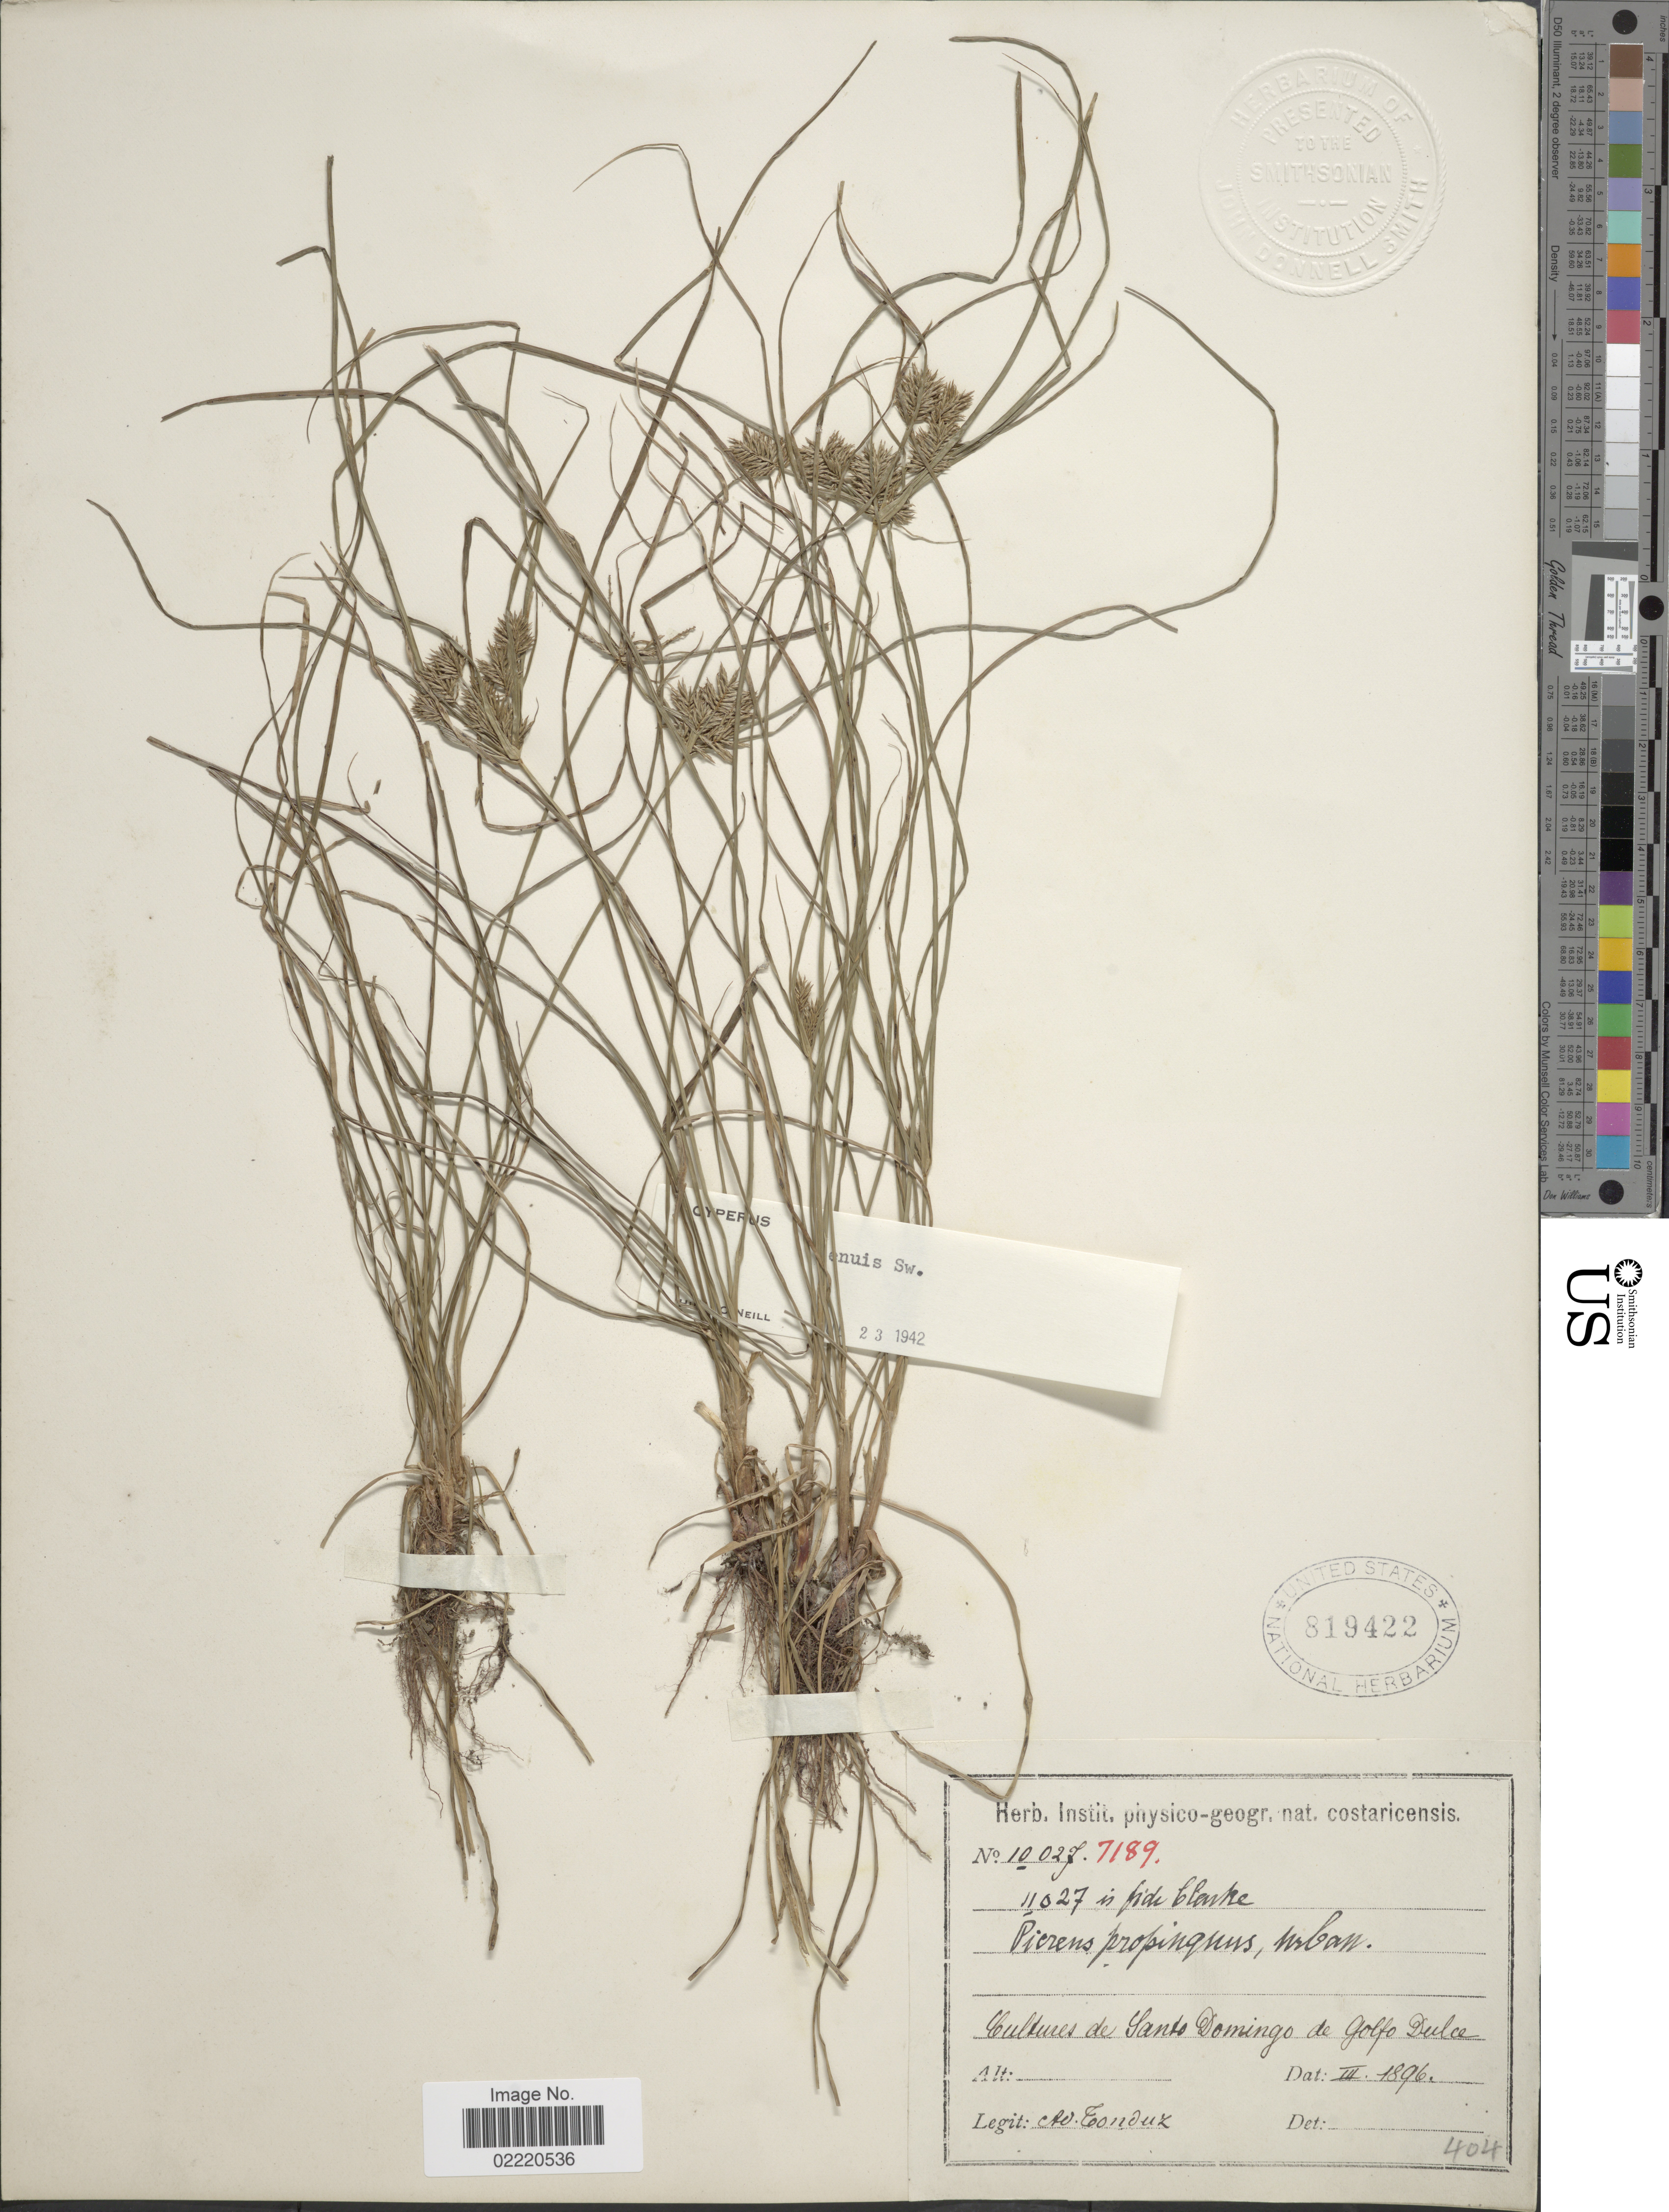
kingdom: Plantae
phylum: Tracheophyta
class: Liliopsida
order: Poales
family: Cyperaceae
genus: Cyperus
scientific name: Cyperus tenuis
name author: Sw.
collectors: A. Tonduz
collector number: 10027/7189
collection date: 1896-03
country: Costa Rica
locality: Santo Domingo de Golfo Dulce.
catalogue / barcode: US 819422